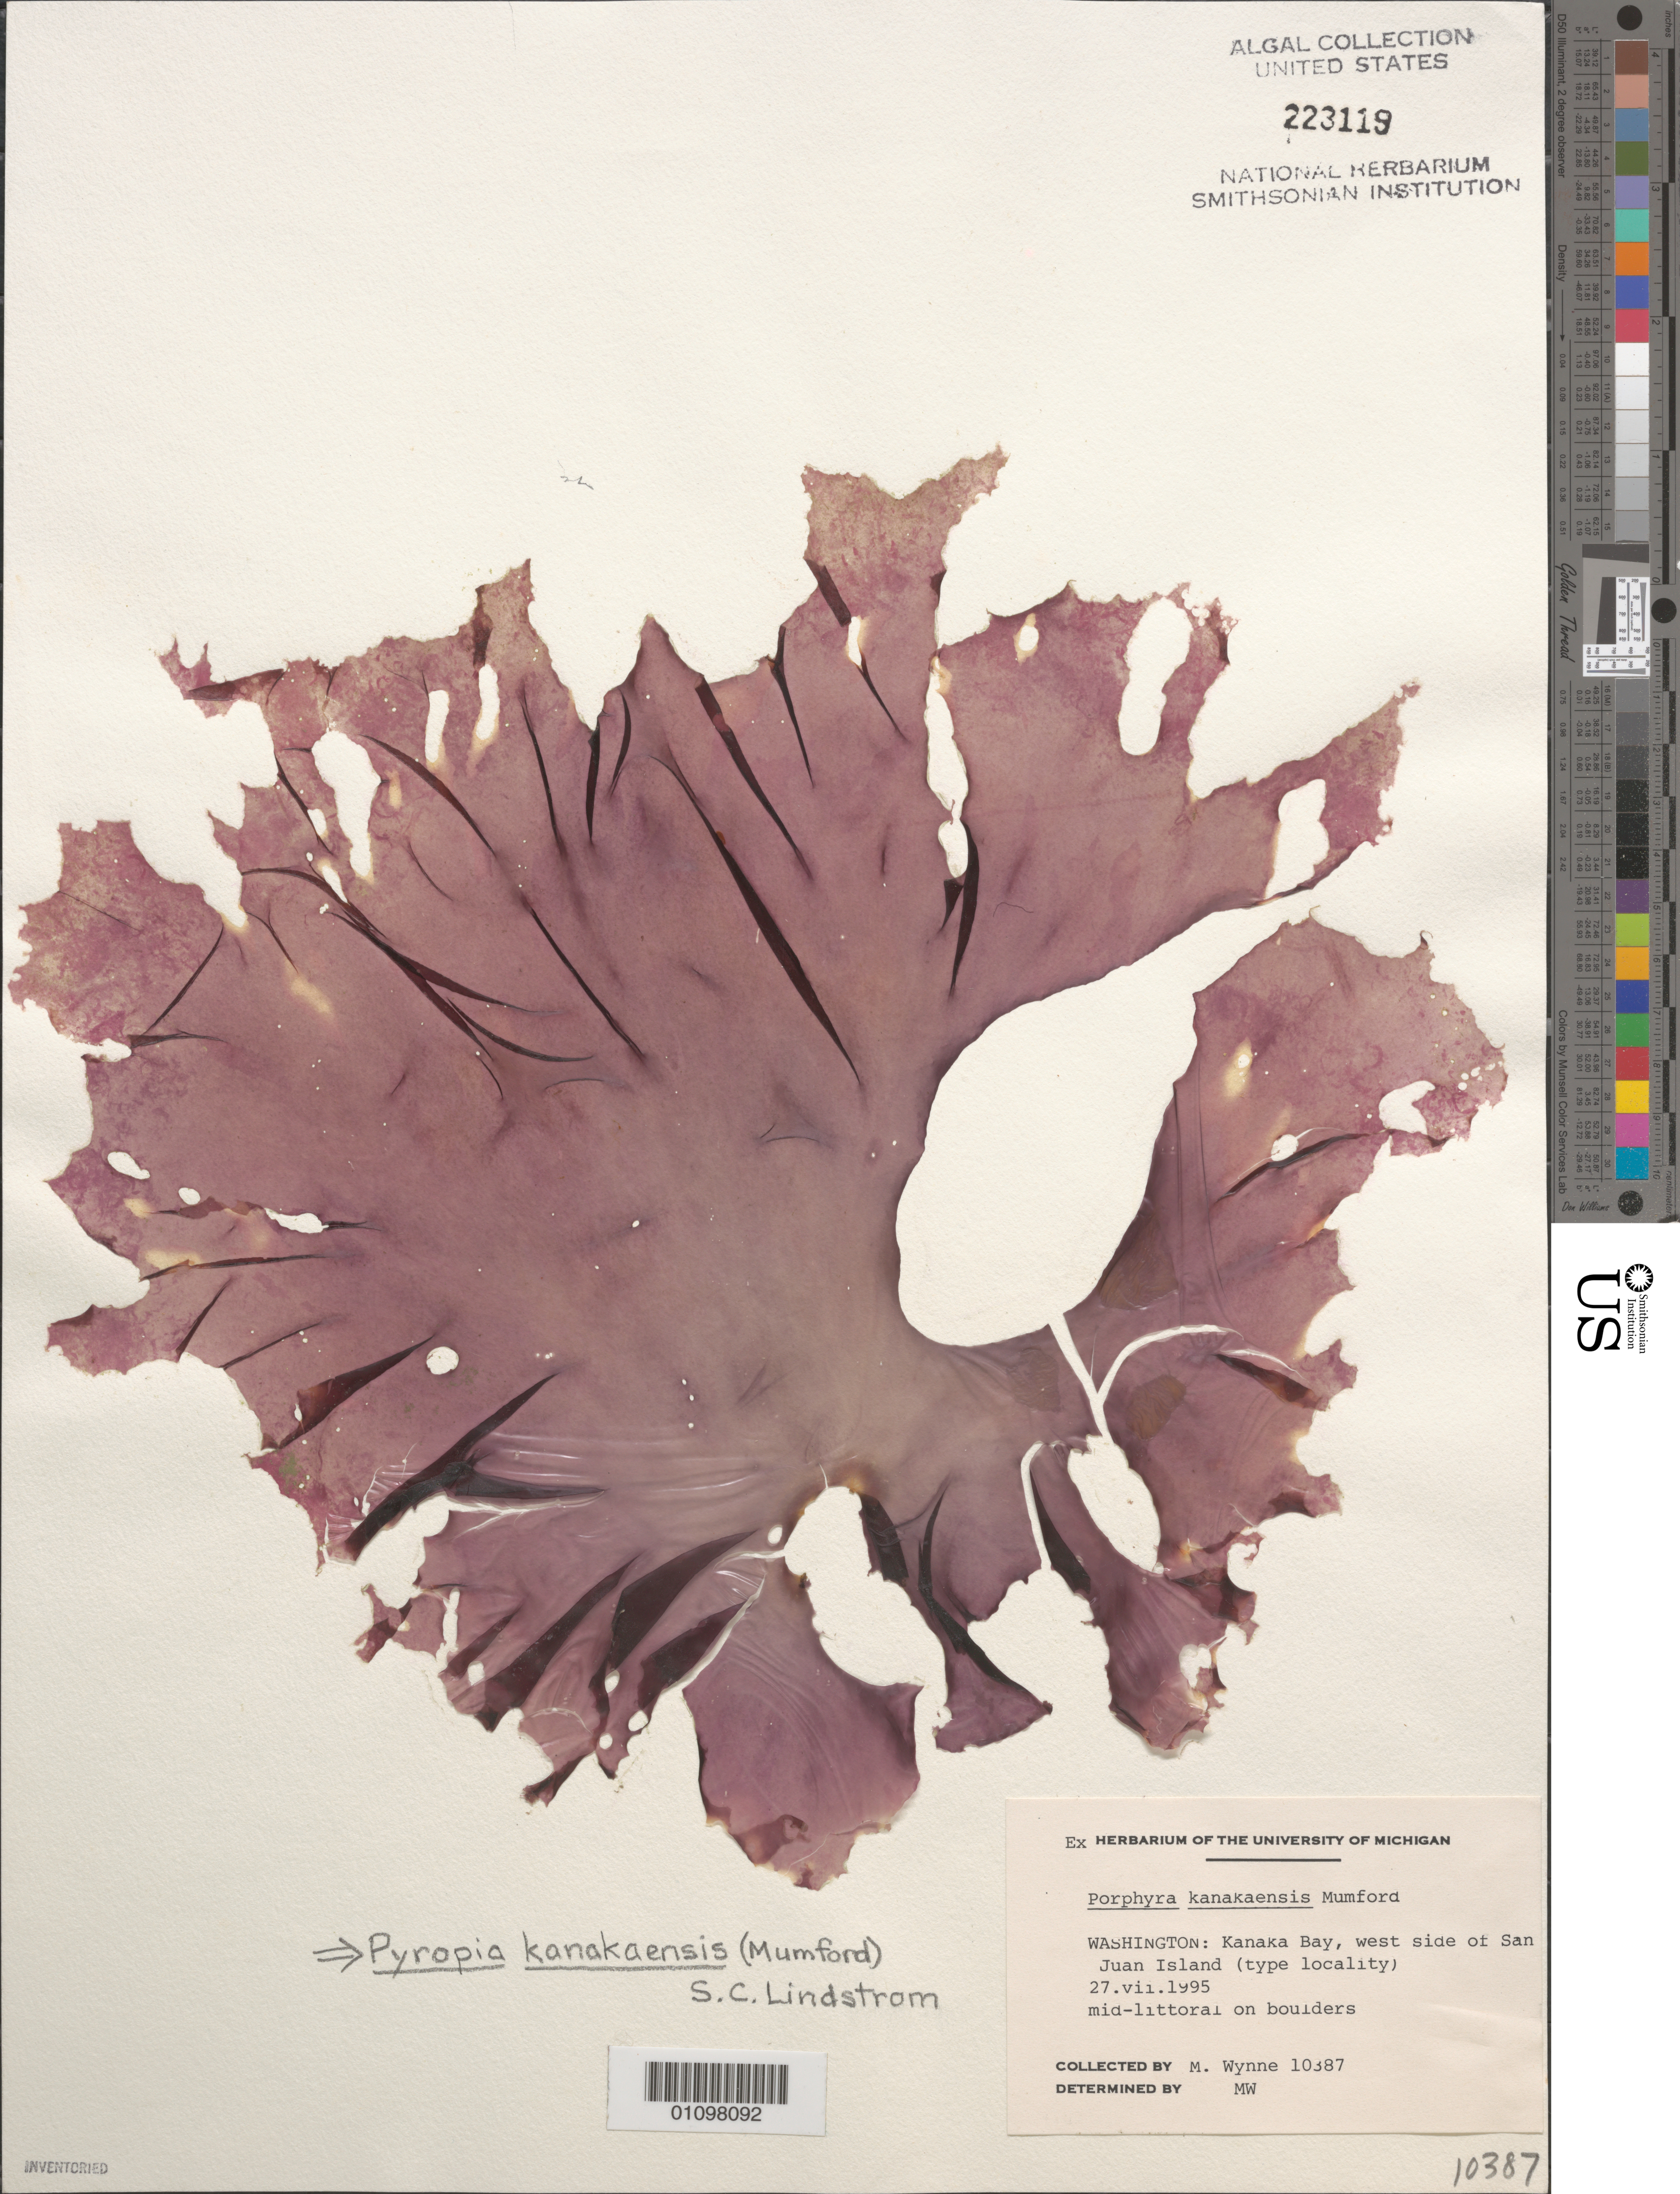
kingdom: Plantae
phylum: Rhodophyta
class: Bangiophyceae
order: Bangiales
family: Bangiaceae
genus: Pyropia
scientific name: Pyropia kanakaensis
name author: (Mumford) S.C. Lindstrom in J.E. Sutherl. et al.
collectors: M.J. Wynne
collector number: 10387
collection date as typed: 27 Jul 1995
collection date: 1995-07-27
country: United States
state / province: Washington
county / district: San Juan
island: San Juan Island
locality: Kanaka Bay, west side of San Juan Island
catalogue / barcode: US 223119